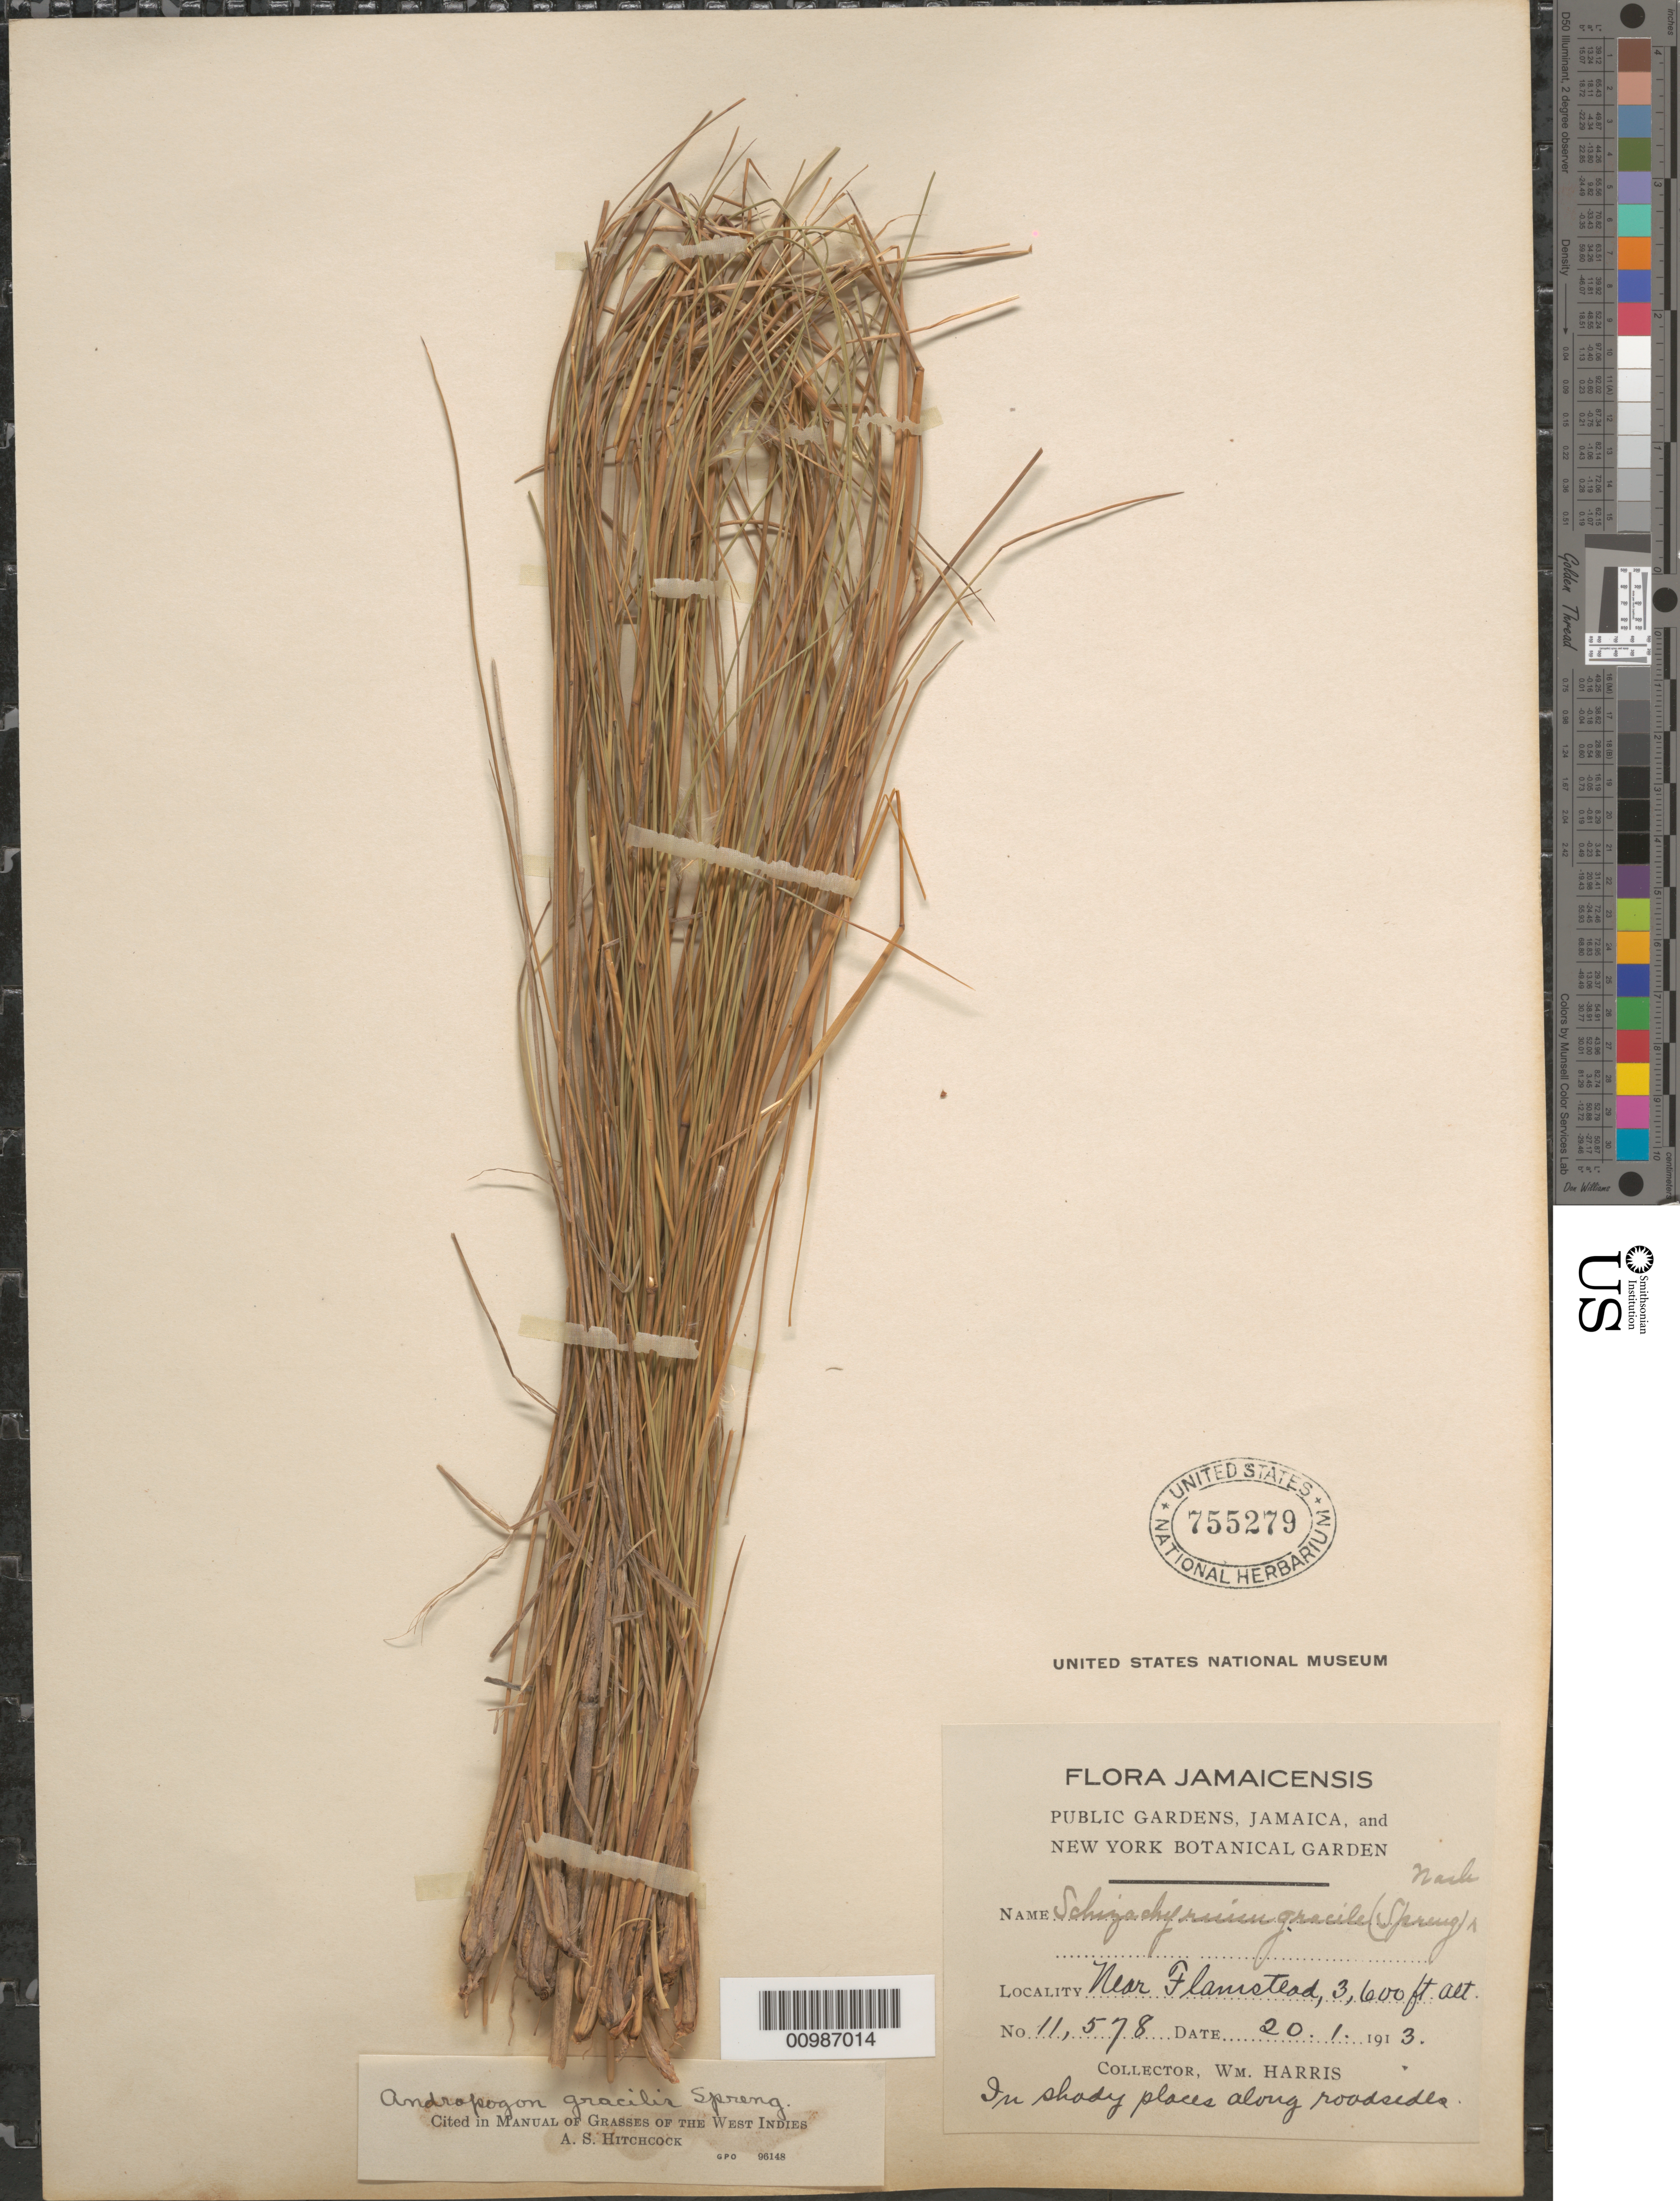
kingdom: Plantae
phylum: Tracheophyta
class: Liliopsida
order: Poales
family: Poaceae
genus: Andropogon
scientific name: Andropogon gracilis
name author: Spreng.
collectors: W. H. Harris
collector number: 11578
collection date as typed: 20 Jan 1913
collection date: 1913-01-20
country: Jamaica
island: Jamaica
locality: near Flamstead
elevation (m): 1097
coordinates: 0 N, 0 E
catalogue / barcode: US 755279